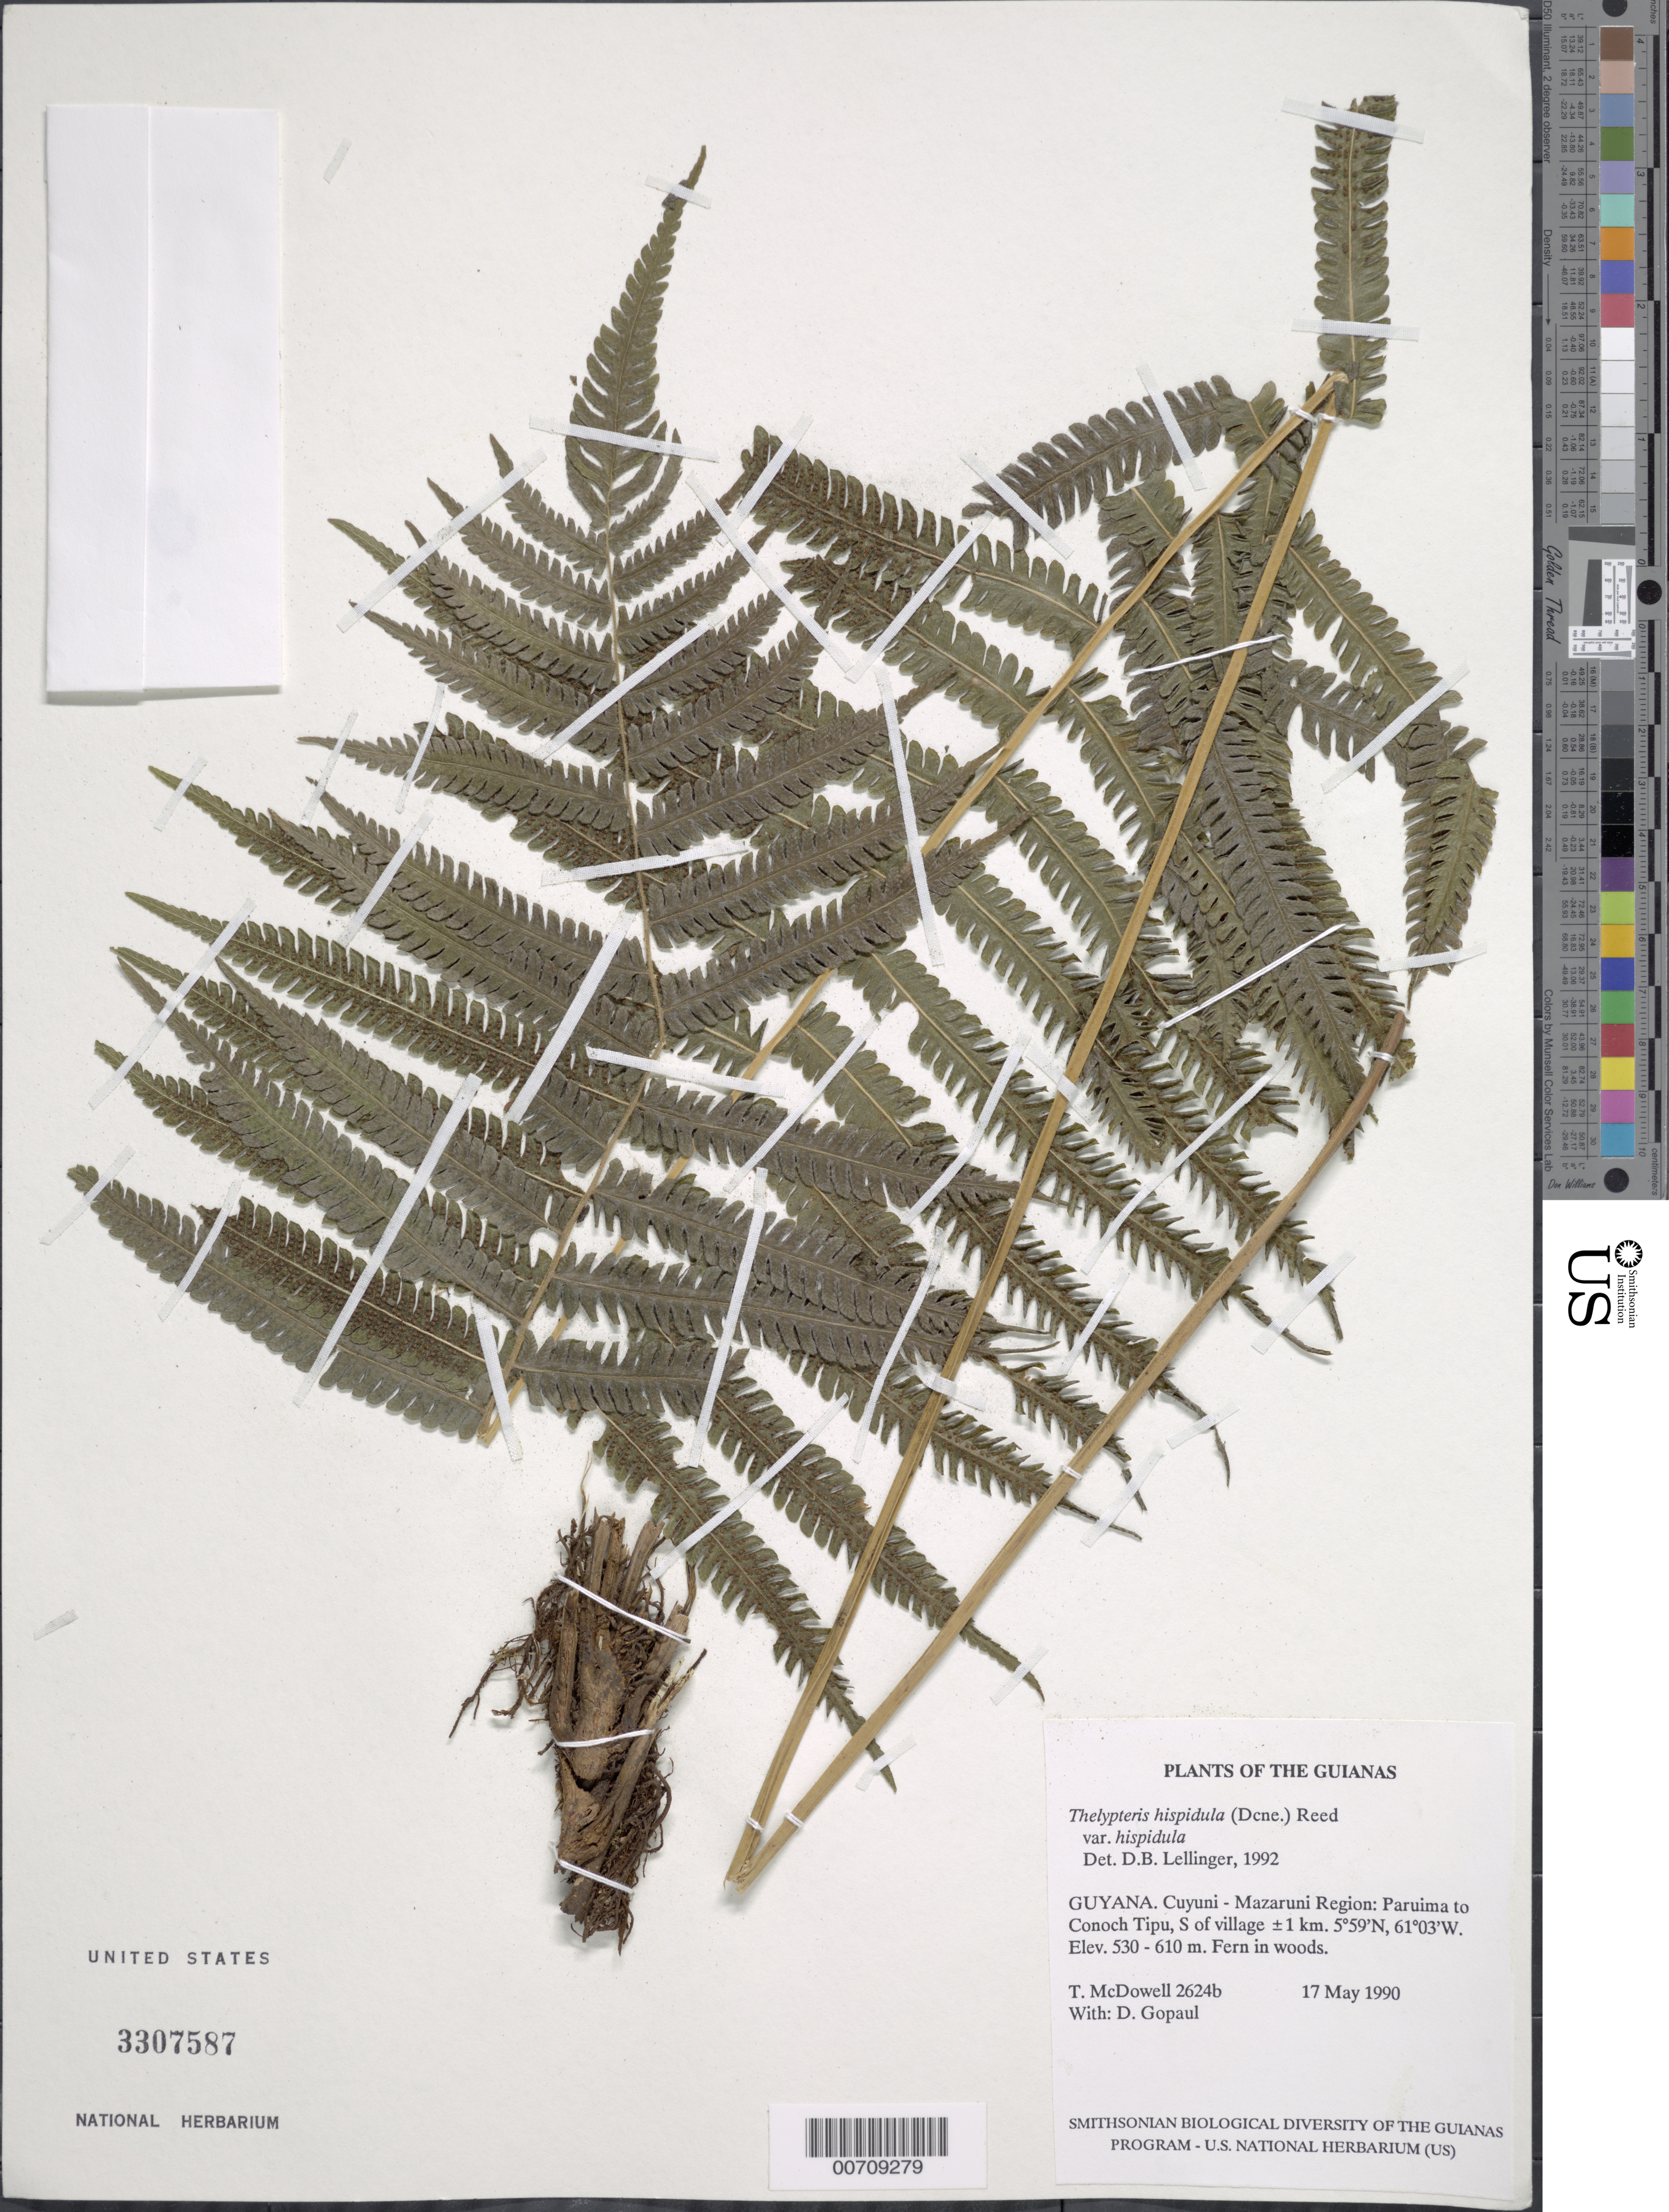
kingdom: Plantae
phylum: Tracheophyta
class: Polypodiopsida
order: Polypodiales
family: Thelypteridaceae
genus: Christella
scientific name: Christella hispidula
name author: (Decne.) Holttum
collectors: T. McDowell & D. Gopaul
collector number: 2624 b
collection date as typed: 17 May 1990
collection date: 1990-05-17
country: Guyana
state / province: Cuyuni-Mazaruni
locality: Paruima to Conoch Tipu, S of village ±1 km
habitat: Disturbed farmed hillside with regrowth forest; old forest on hilltop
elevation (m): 530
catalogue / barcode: US 3307587